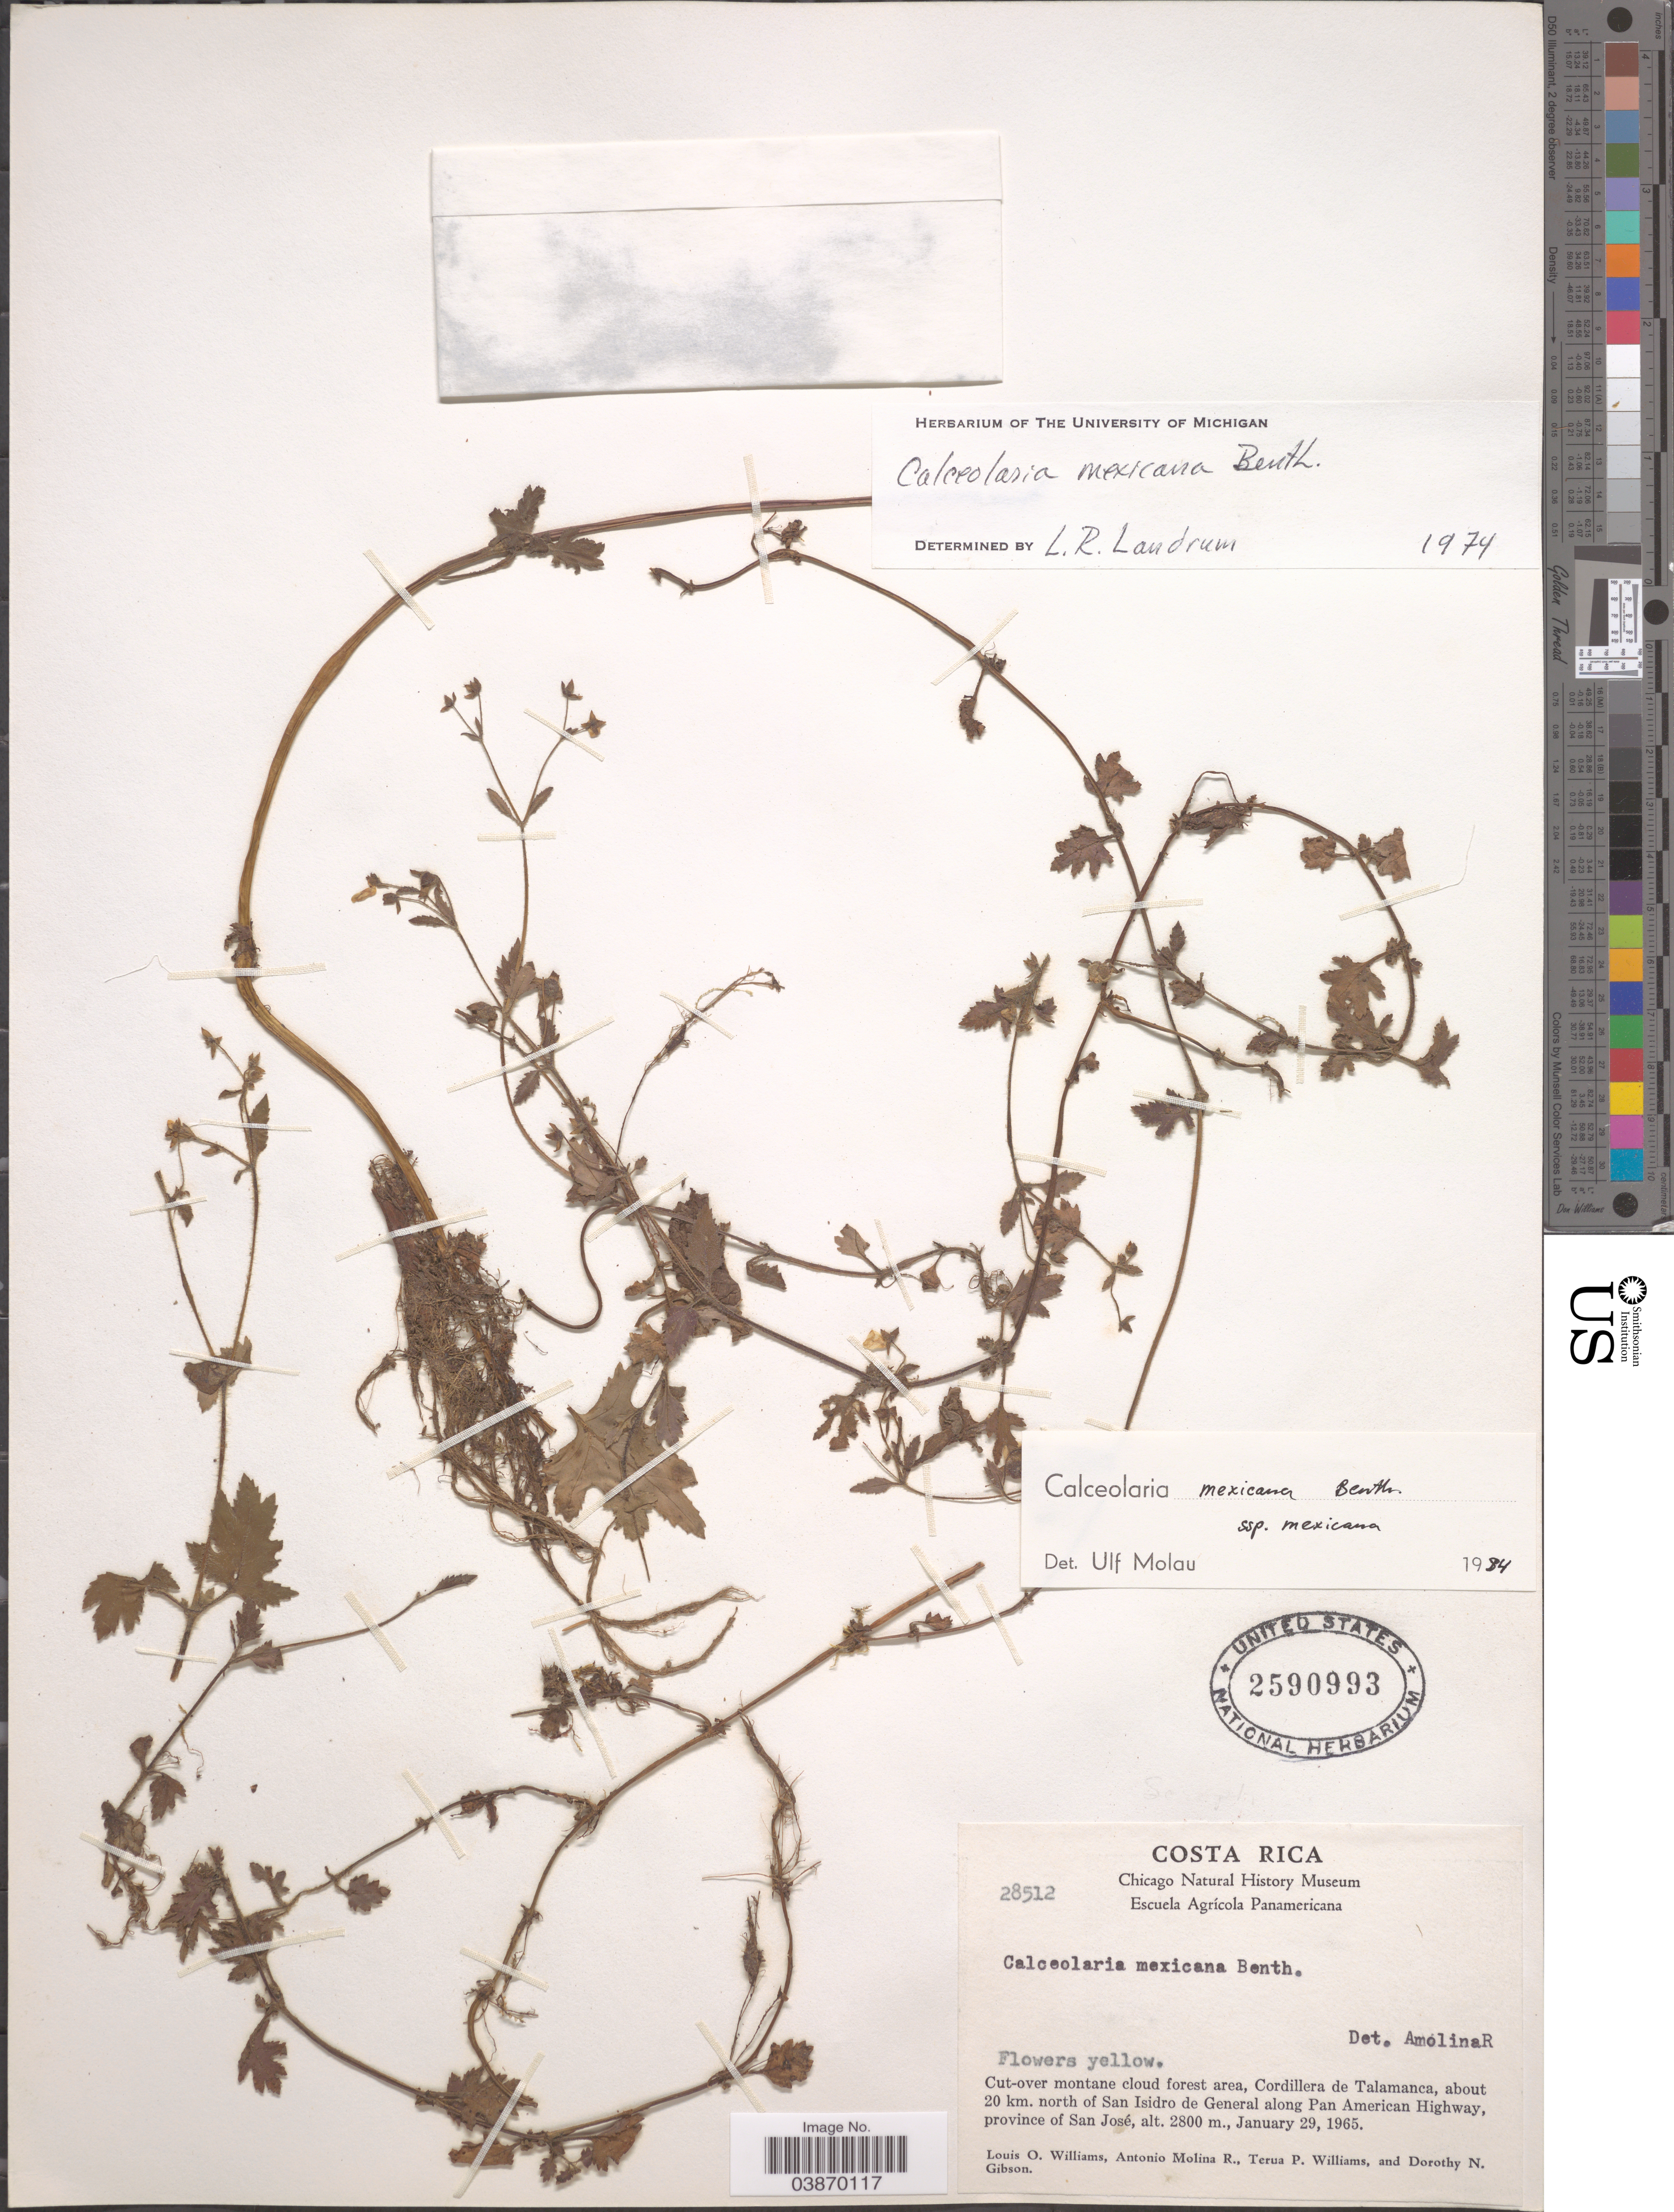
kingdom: Plantae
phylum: Tracheophyta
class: Magnoliopsida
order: Lamiales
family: Calceolariaceae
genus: Calceolaria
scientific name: Calceolaria mexicana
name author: Benth.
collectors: L. O. Williams, A. Molina R., T. Williams & D. N. Gibson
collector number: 28512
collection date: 1965-01-29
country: Costa Rica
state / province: San José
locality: Cut-over montane cloud forest area, Cordillera de Talamanca, about 20 km. north of San Isidro de General along Pan American Highway.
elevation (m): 2800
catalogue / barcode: US 2590993